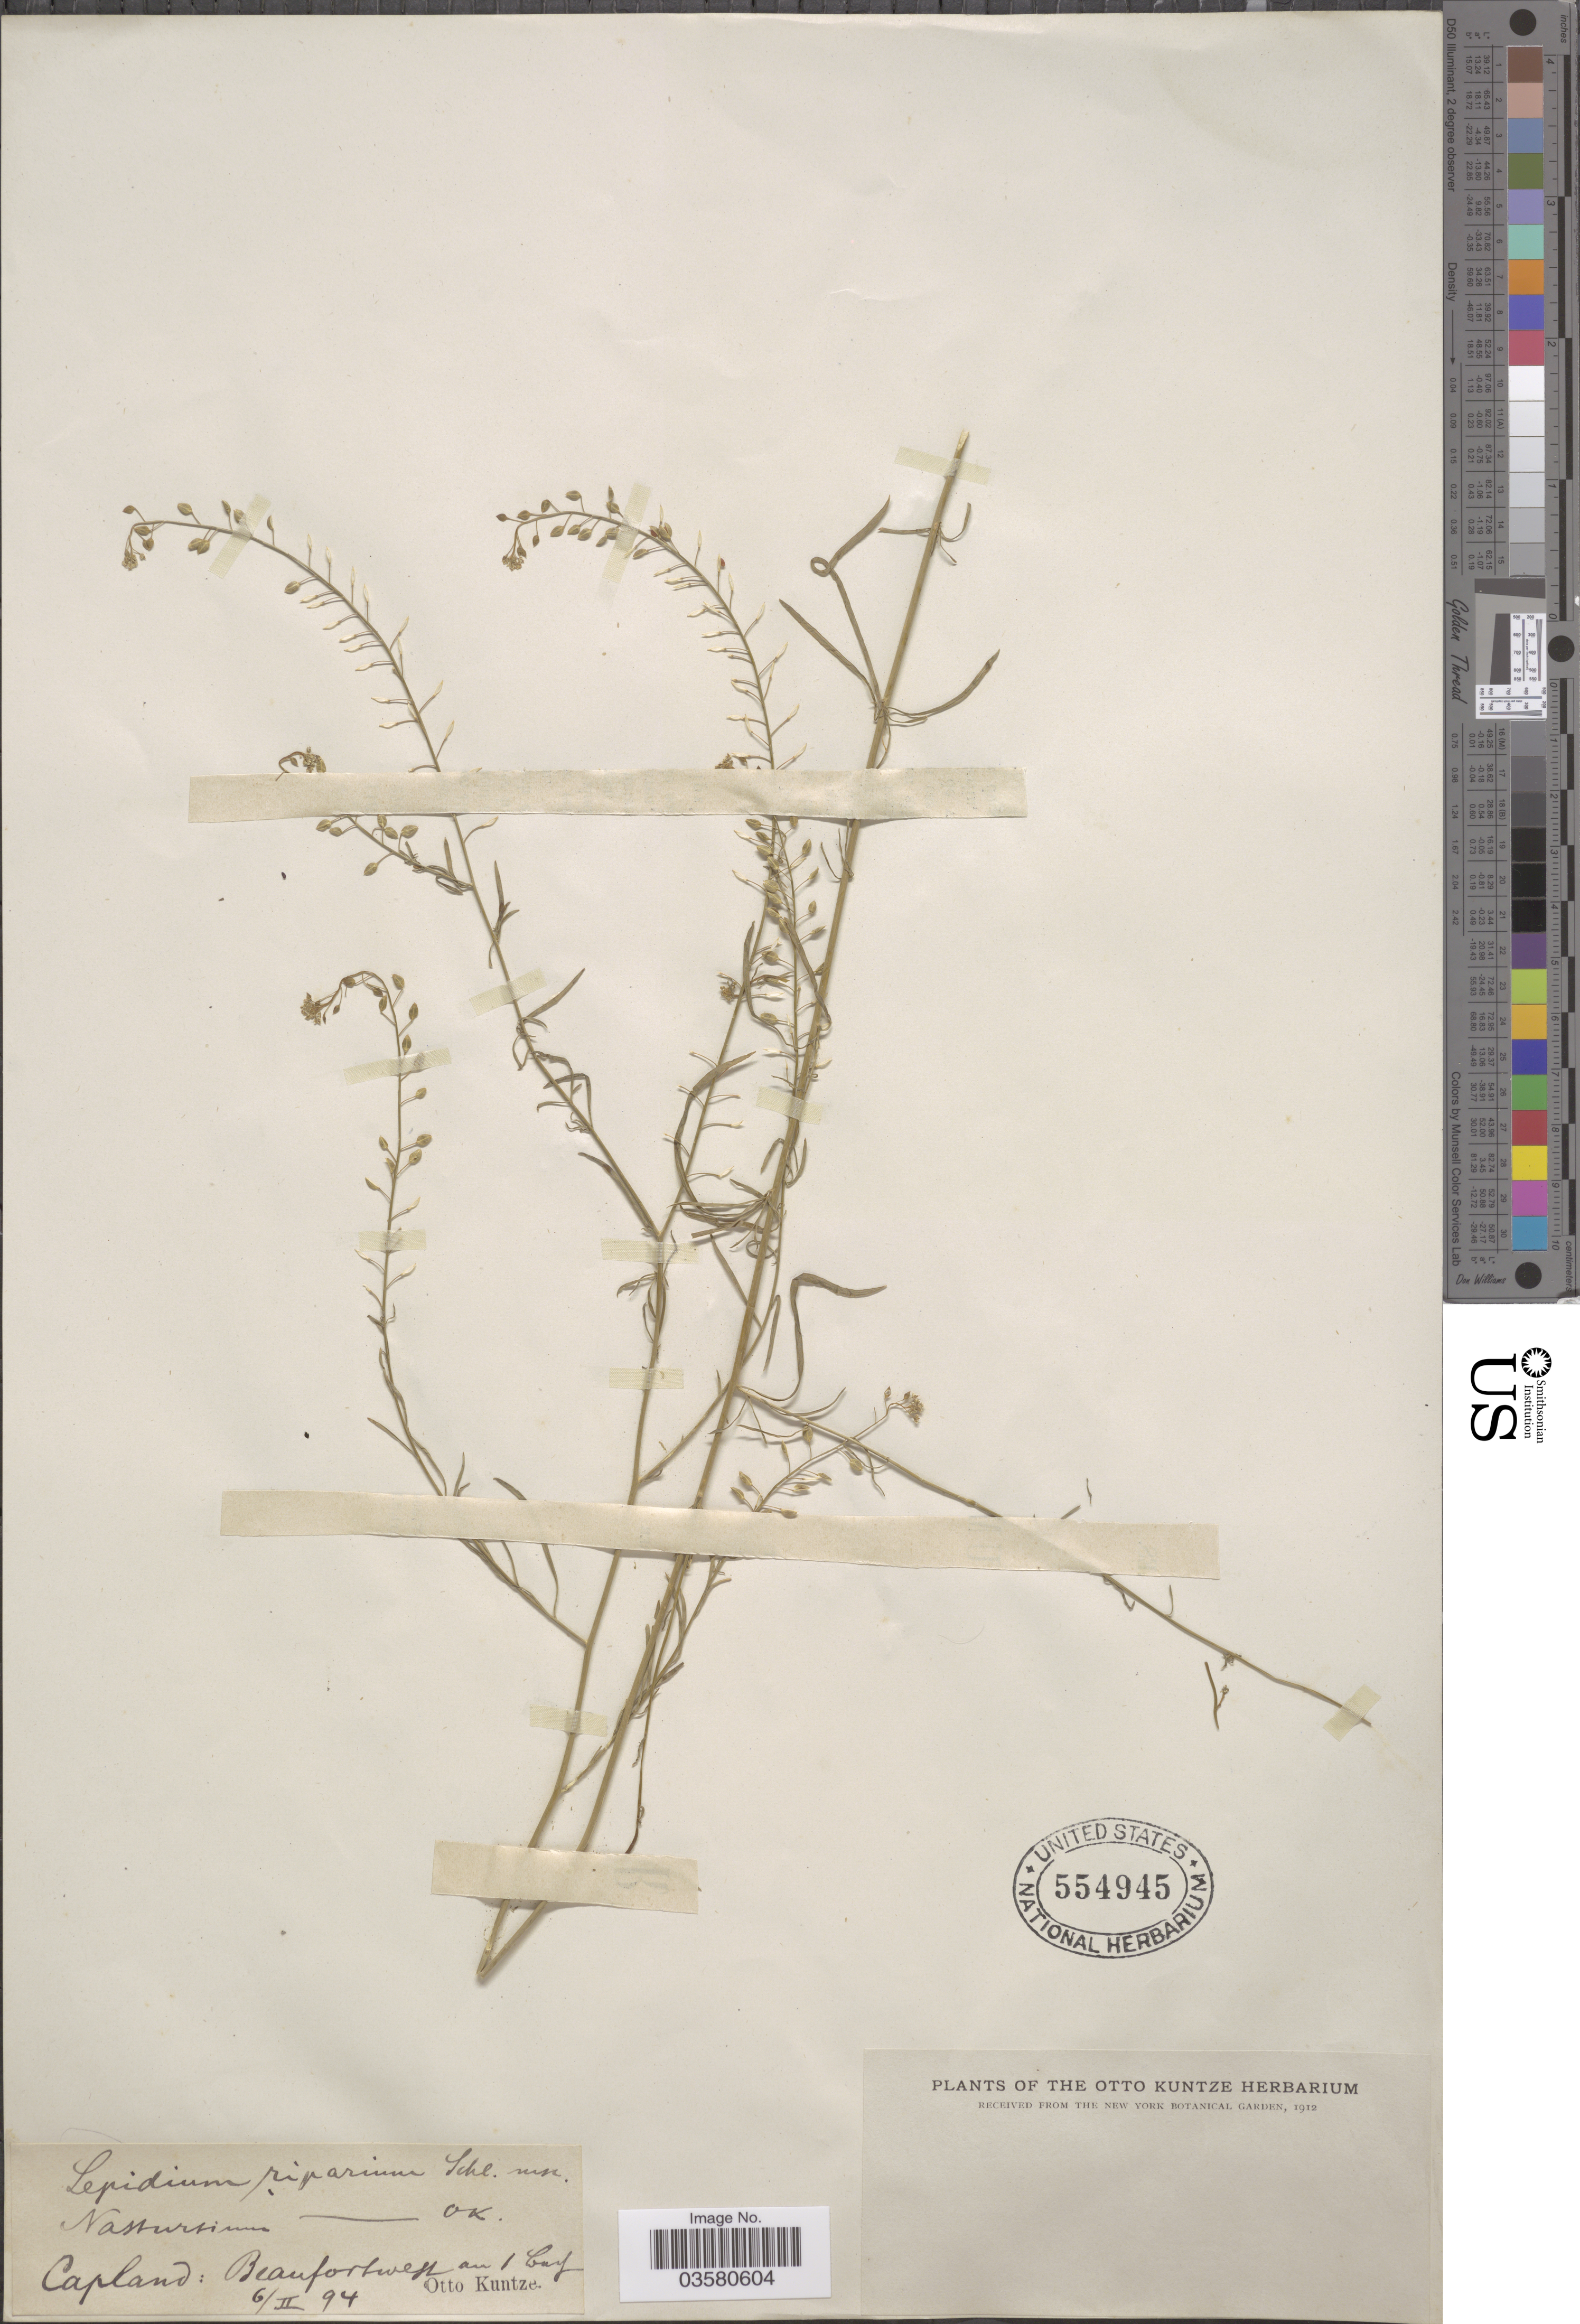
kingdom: Plantae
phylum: Tracheophyta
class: Magnoliopsida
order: Brassicales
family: Brassicaceae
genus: Nasturtium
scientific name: Nasturtium riparium Kuntze, nom. illeg.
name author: Kuntze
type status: Possible Type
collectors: C.E.O. Kuntze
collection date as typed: Transcribed d/m/y: 6/2/94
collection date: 1894-02-06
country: South Africa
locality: Capland: Beaufortwest au [illegible text].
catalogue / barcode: US 554945